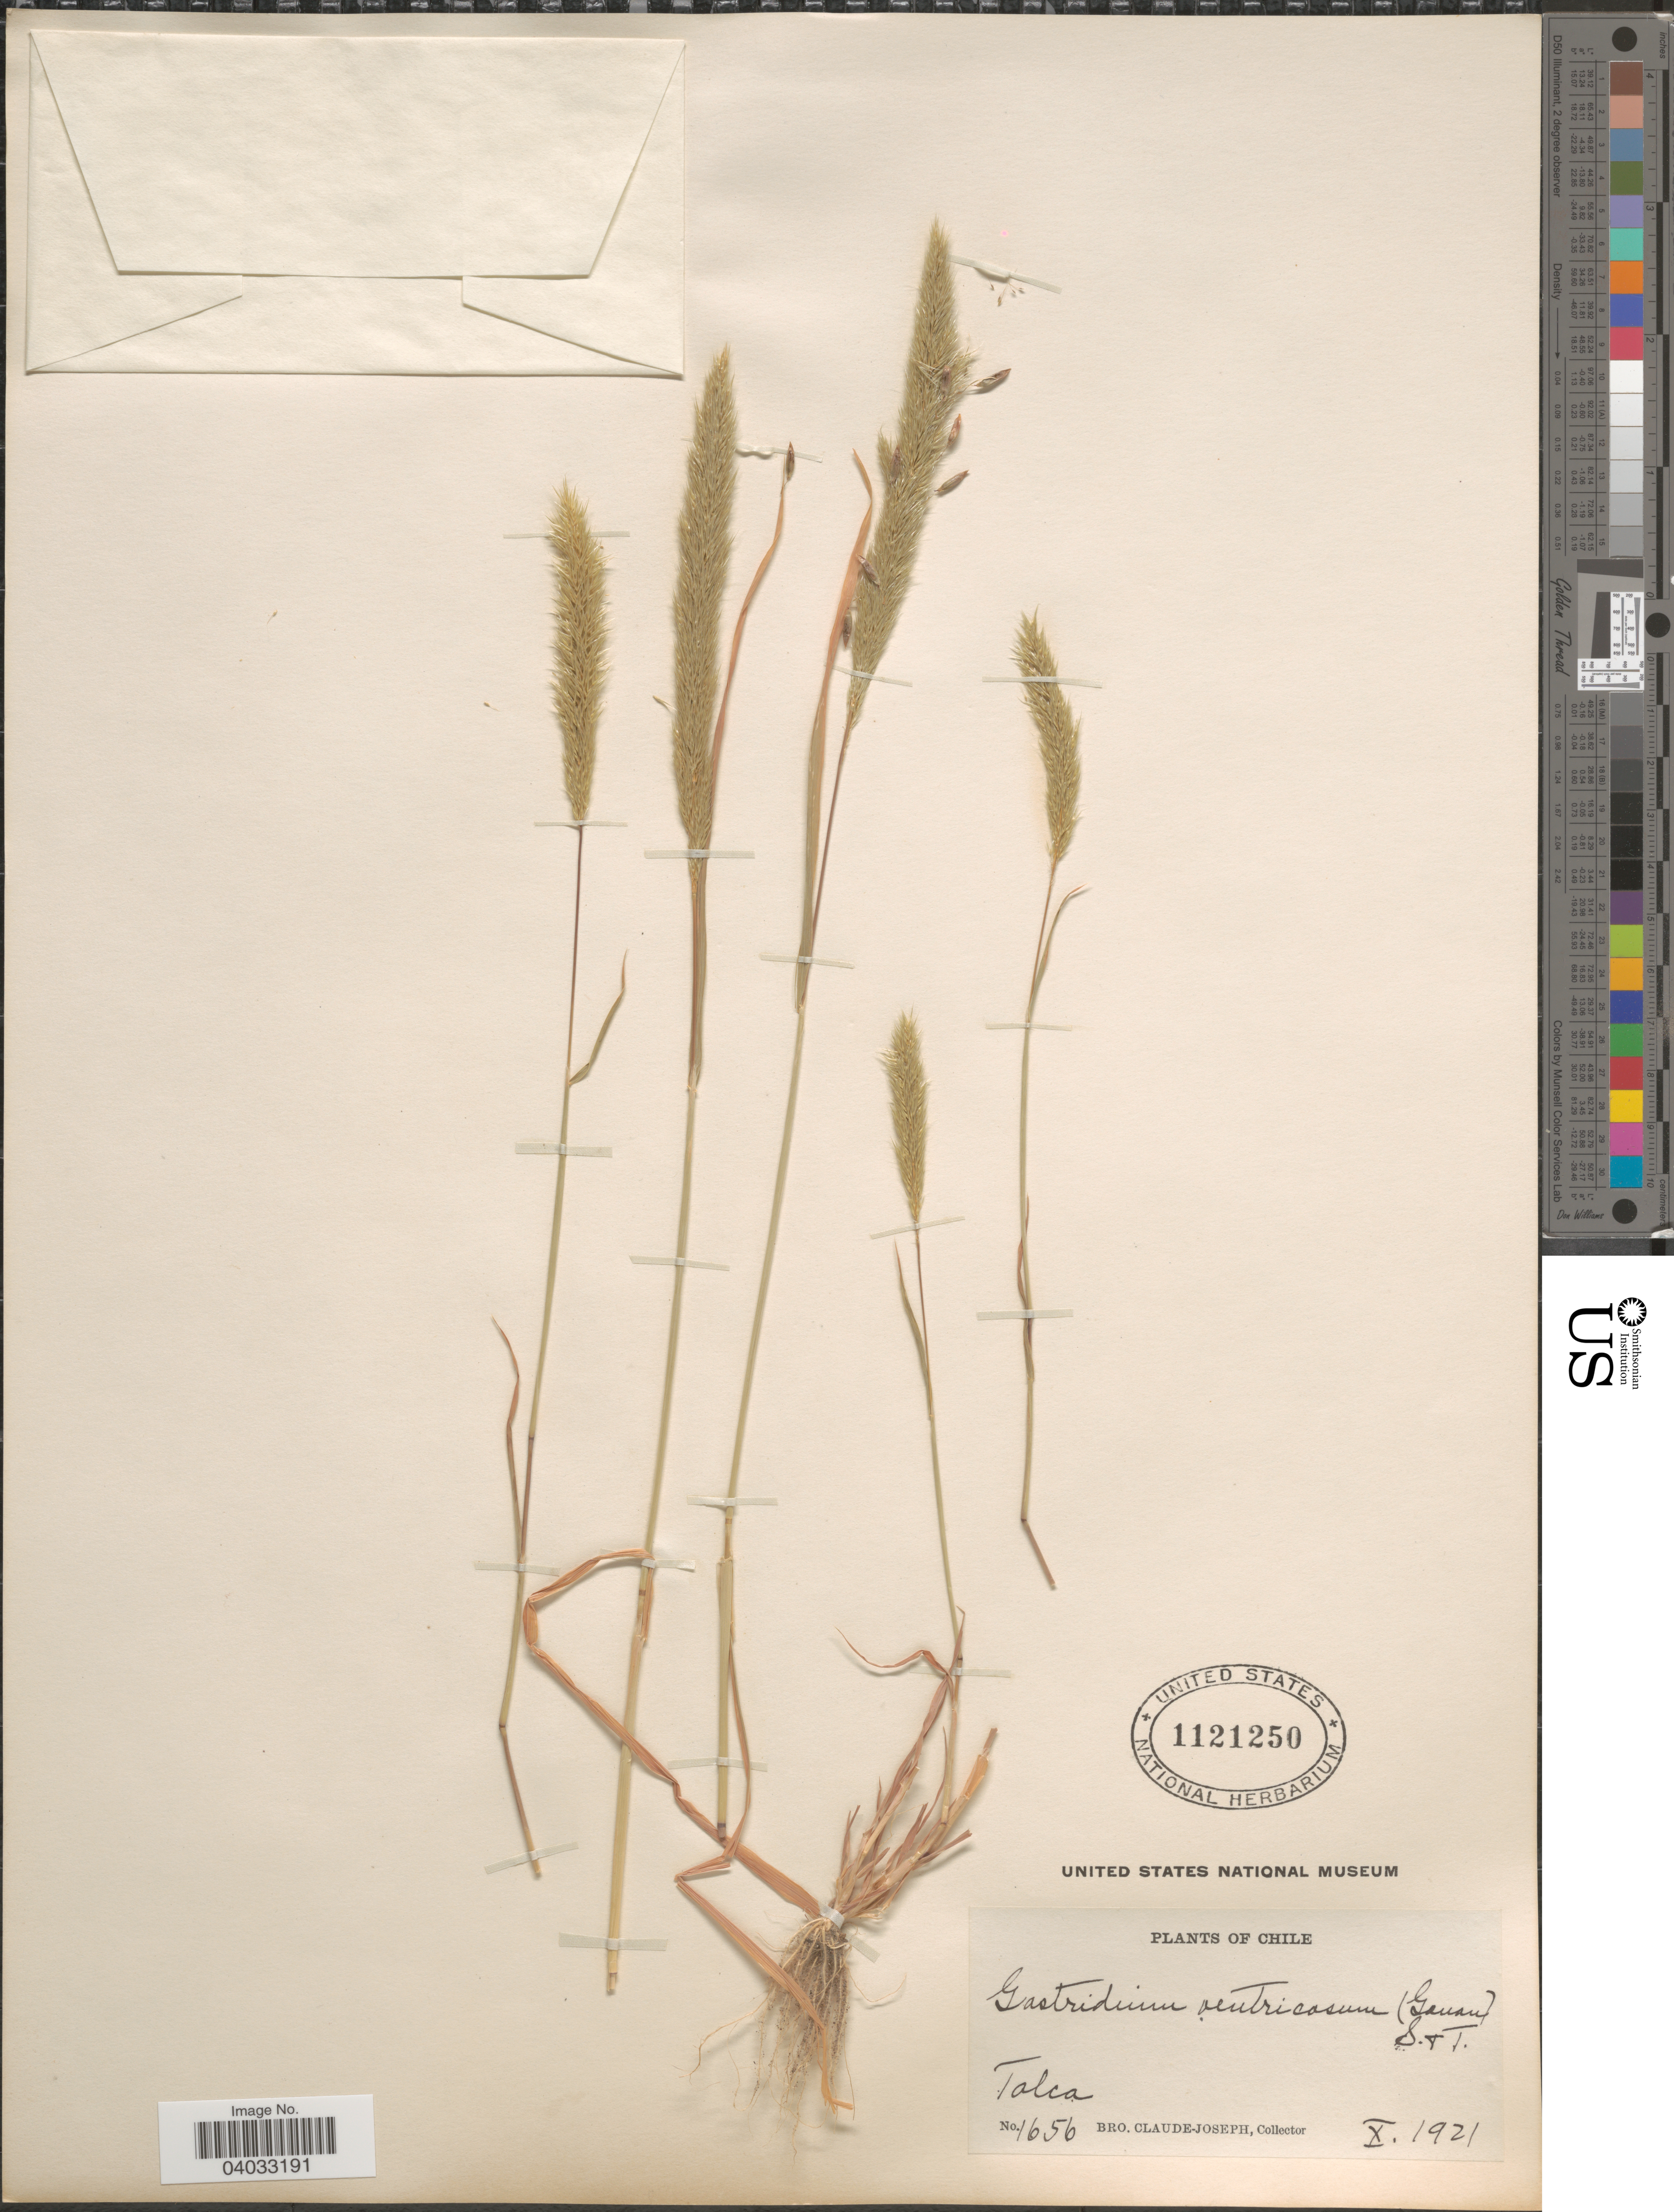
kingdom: Plantae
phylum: Tracheophyta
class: Liliopsida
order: Poales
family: Poaceae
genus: Gastridium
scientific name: Gastridium ventricosum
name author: (Gouan) Schinz & Thell.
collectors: Bro. Claude-Joseph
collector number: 1656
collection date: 1921-10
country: Chile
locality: Talca.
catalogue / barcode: US 1121250